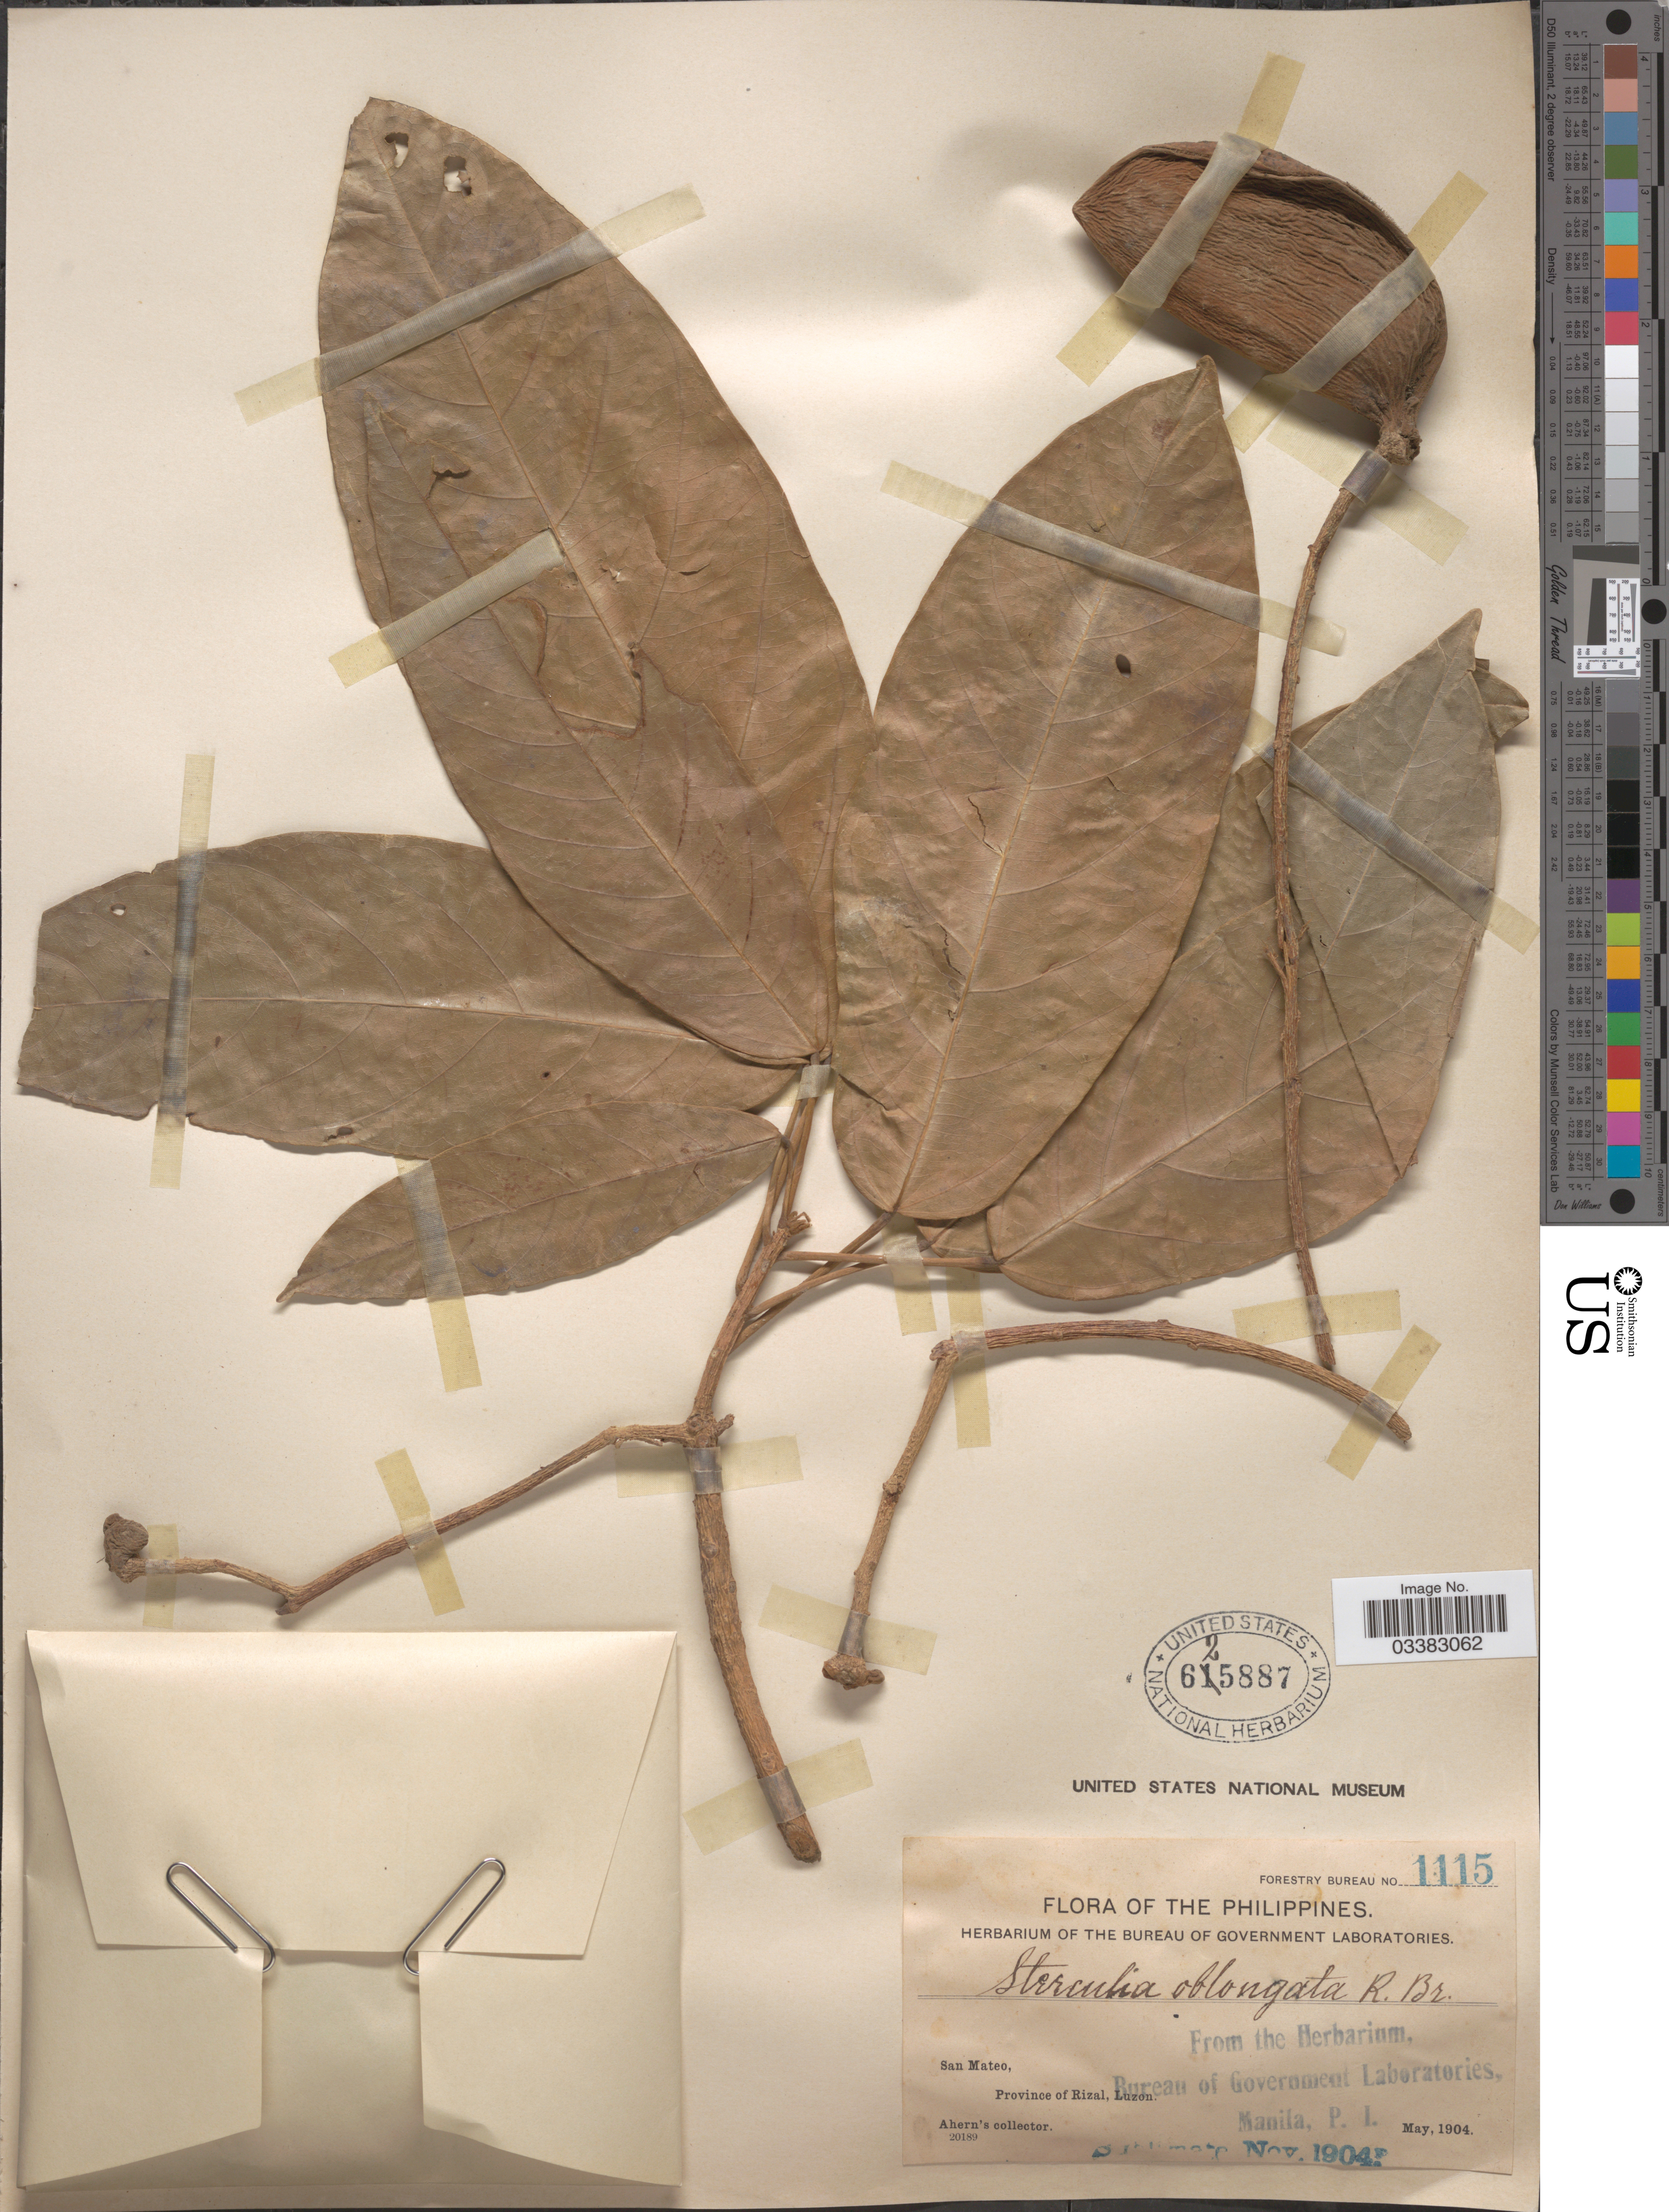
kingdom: Plantae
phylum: Tracheophyta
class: Magnoliopsida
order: Malvales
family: Malvaceae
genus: Sterculia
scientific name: Sterculia oblongata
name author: R. Br.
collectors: Ahern's collector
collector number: Forestry Bureau 1115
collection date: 1904-05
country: Philippines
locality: San Mateo, Province of Rizal, Luzon.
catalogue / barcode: US 625887